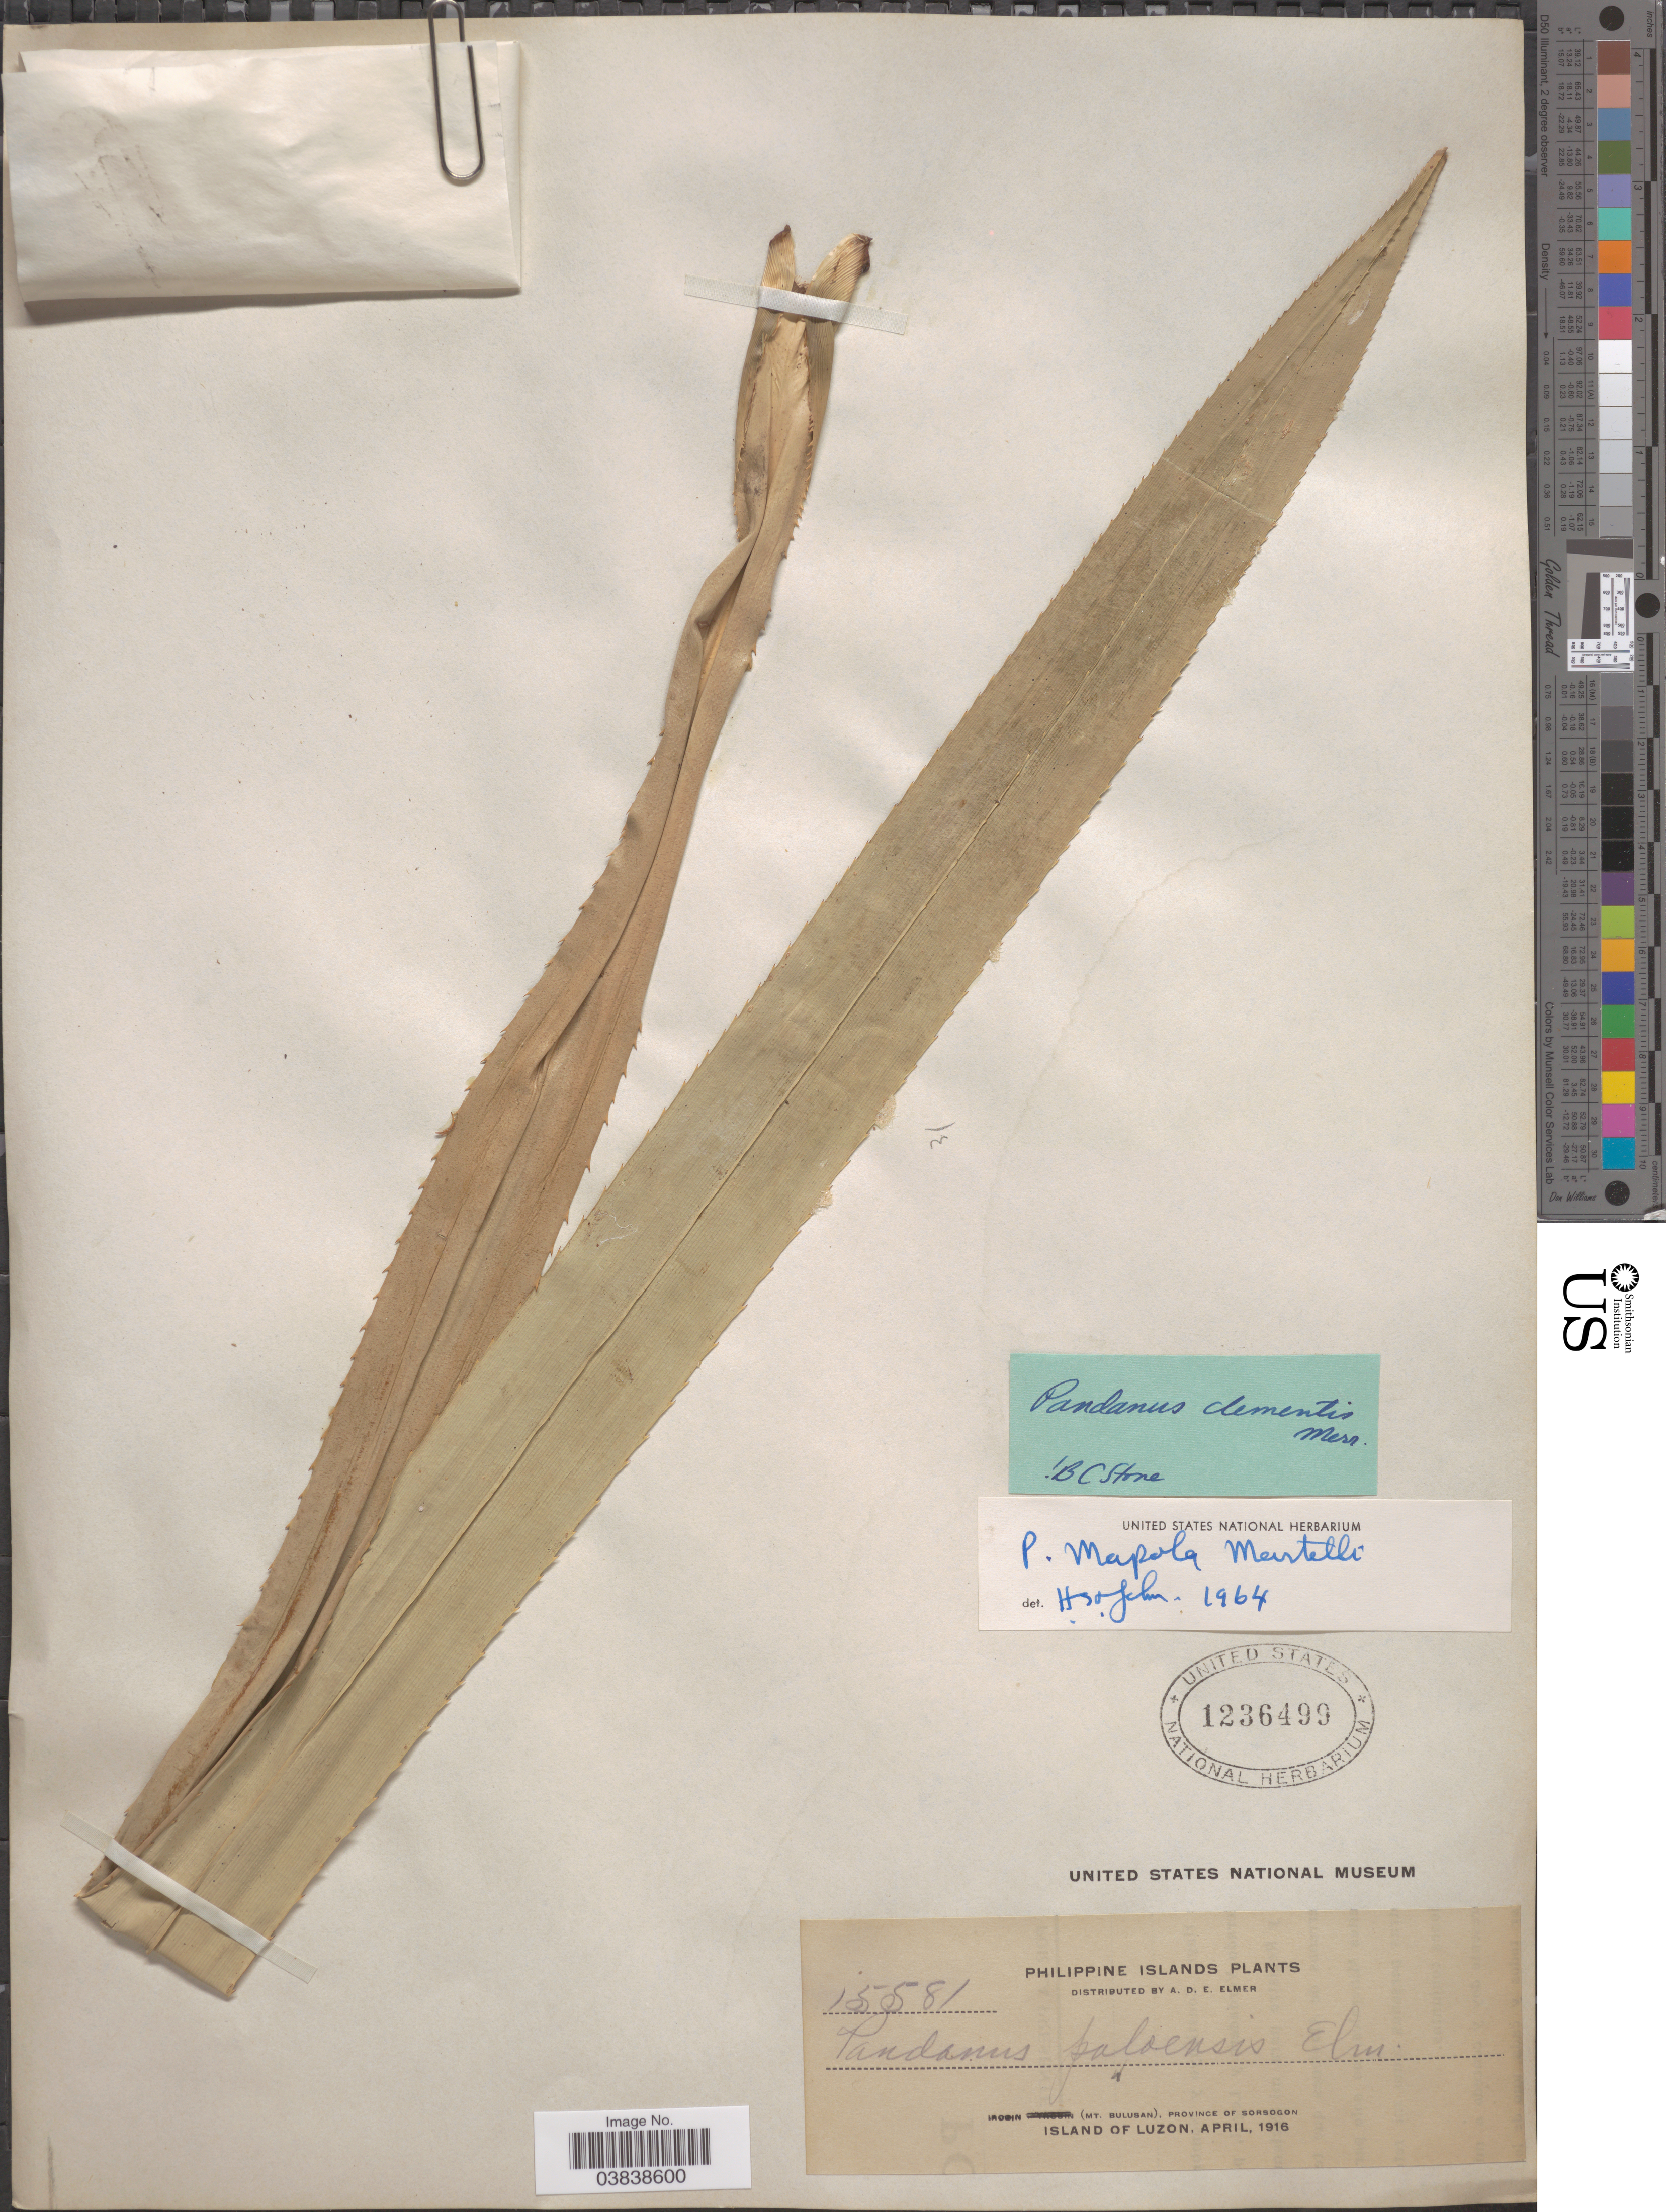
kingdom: Plantae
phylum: Tracheophyta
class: Liliopsida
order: Pandanales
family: Pandanaceae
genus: Pandanus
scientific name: Pandanus paloensis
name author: Elmer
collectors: A. D. E. Elmer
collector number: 15581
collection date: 1916-04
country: Philippines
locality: Irosin (Mt. Bulusan), Province of Sorsogon. Island of Luzon.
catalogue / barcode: US 1236499